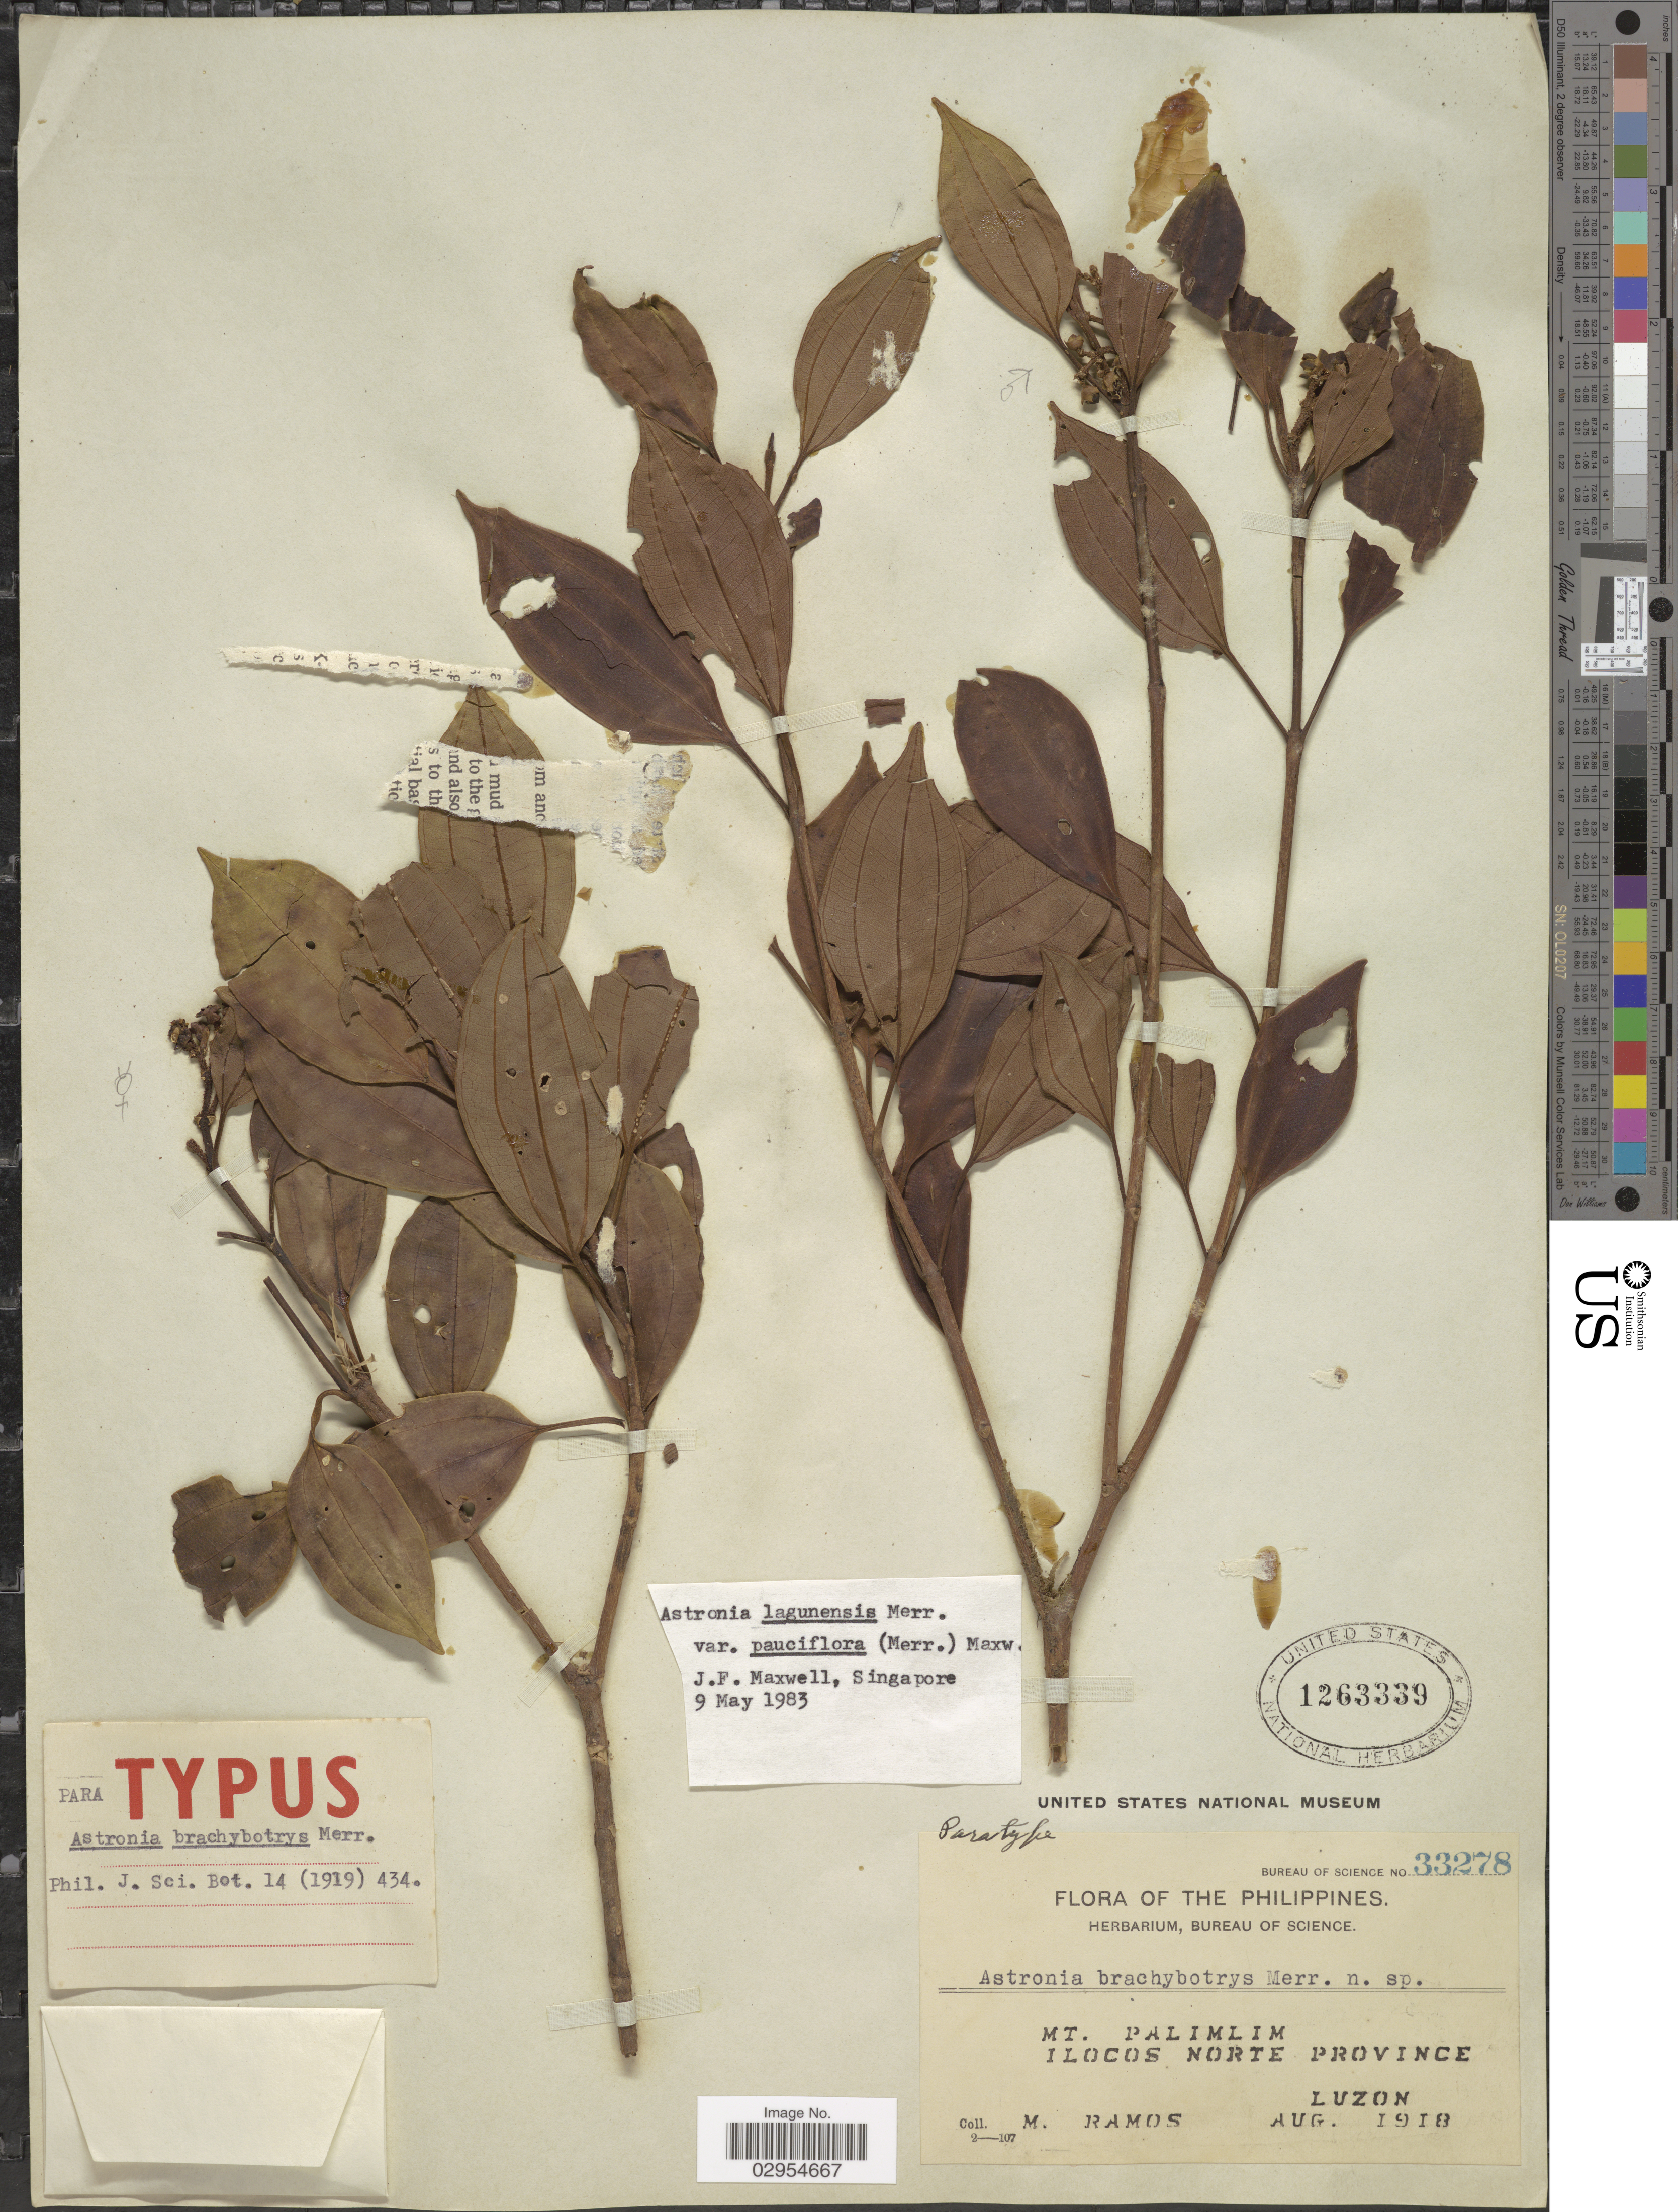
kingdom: Plantae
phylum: Tracheophyta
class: Magnoliopsida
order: Myrtales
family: Melastomataceae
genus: Astronia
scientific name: Astronia lagunensis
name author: Merr.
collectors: M. Ramos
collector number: Bureau of Science 33278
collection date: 1918-08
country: Philippines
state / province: Ilocos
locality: Mt. Palimlim, Ilocos Norte Province. Luzon.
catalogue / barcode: US 1263339